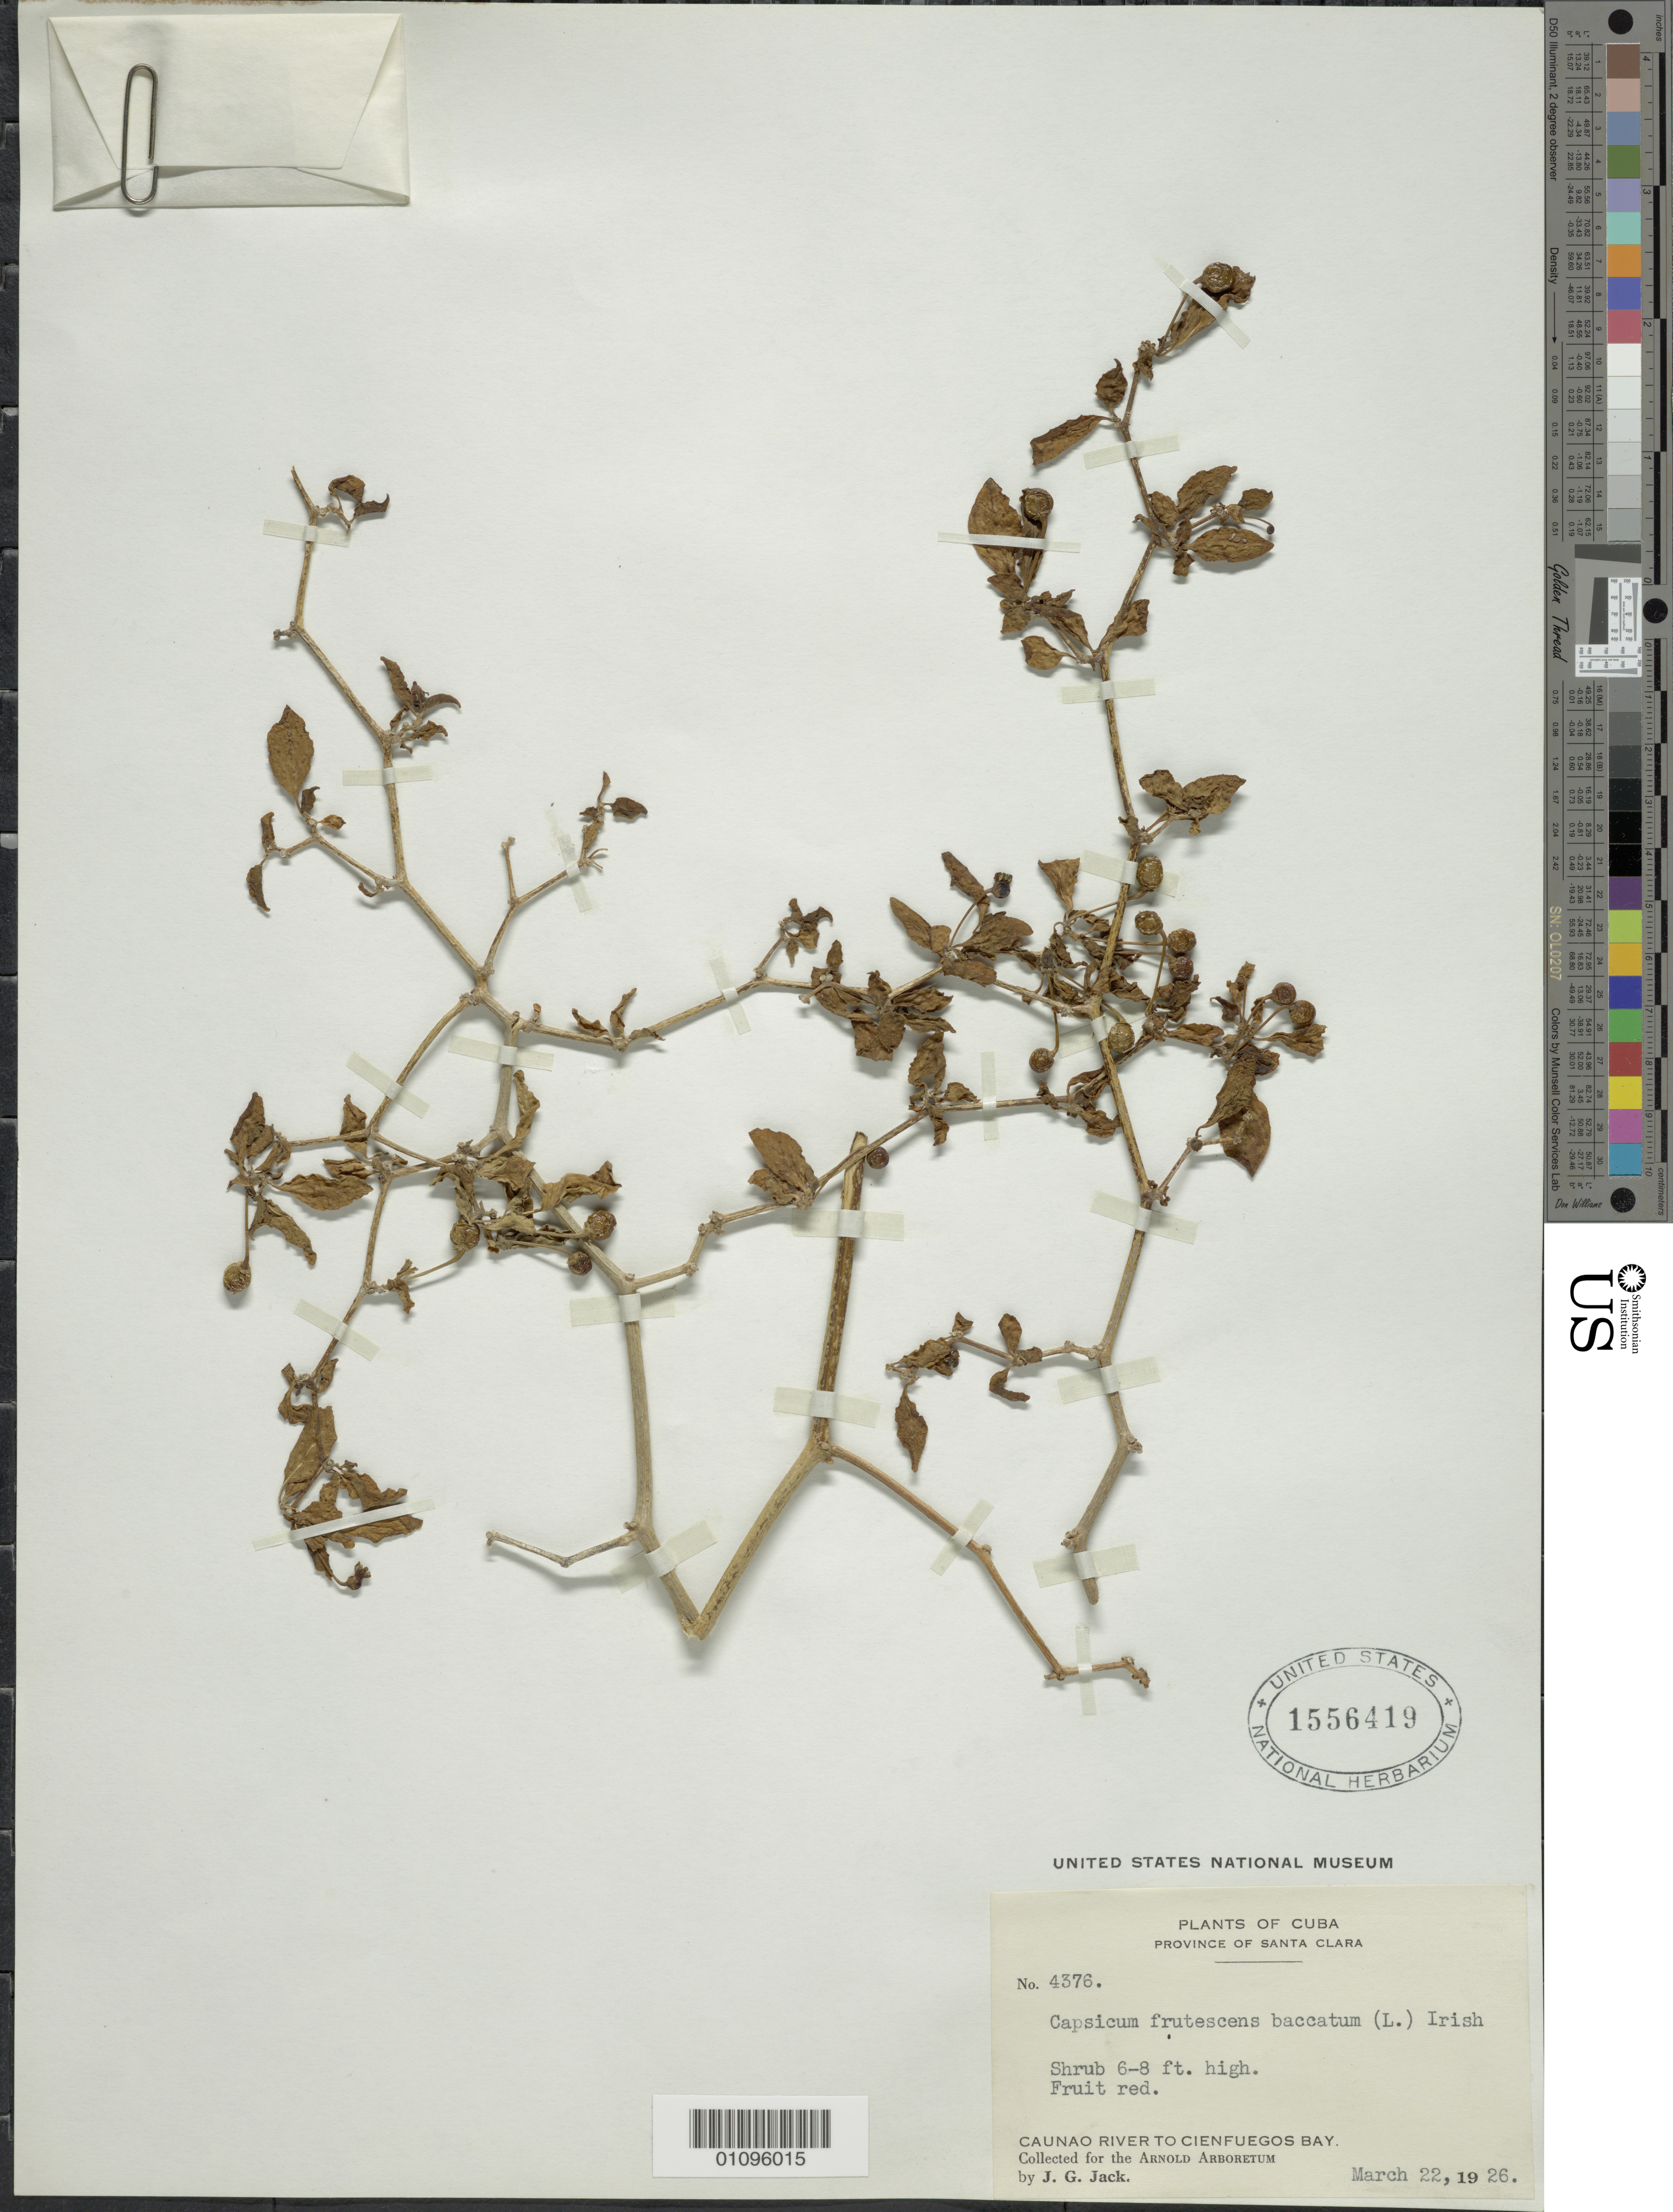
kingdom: Plantae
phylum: Tracheophyta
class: Magnoliopsida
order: Solanales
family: Solanaceae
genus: Capsicum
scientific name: Capsicum baccatum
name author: L.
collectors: J. G. Jack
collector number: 4376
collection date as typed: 22 Mar 1926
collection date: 1926-03-22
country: Cuba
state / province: Oriente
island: Cuba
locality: Caunao River to Cienfuegos Bay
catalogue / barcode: US 1556419